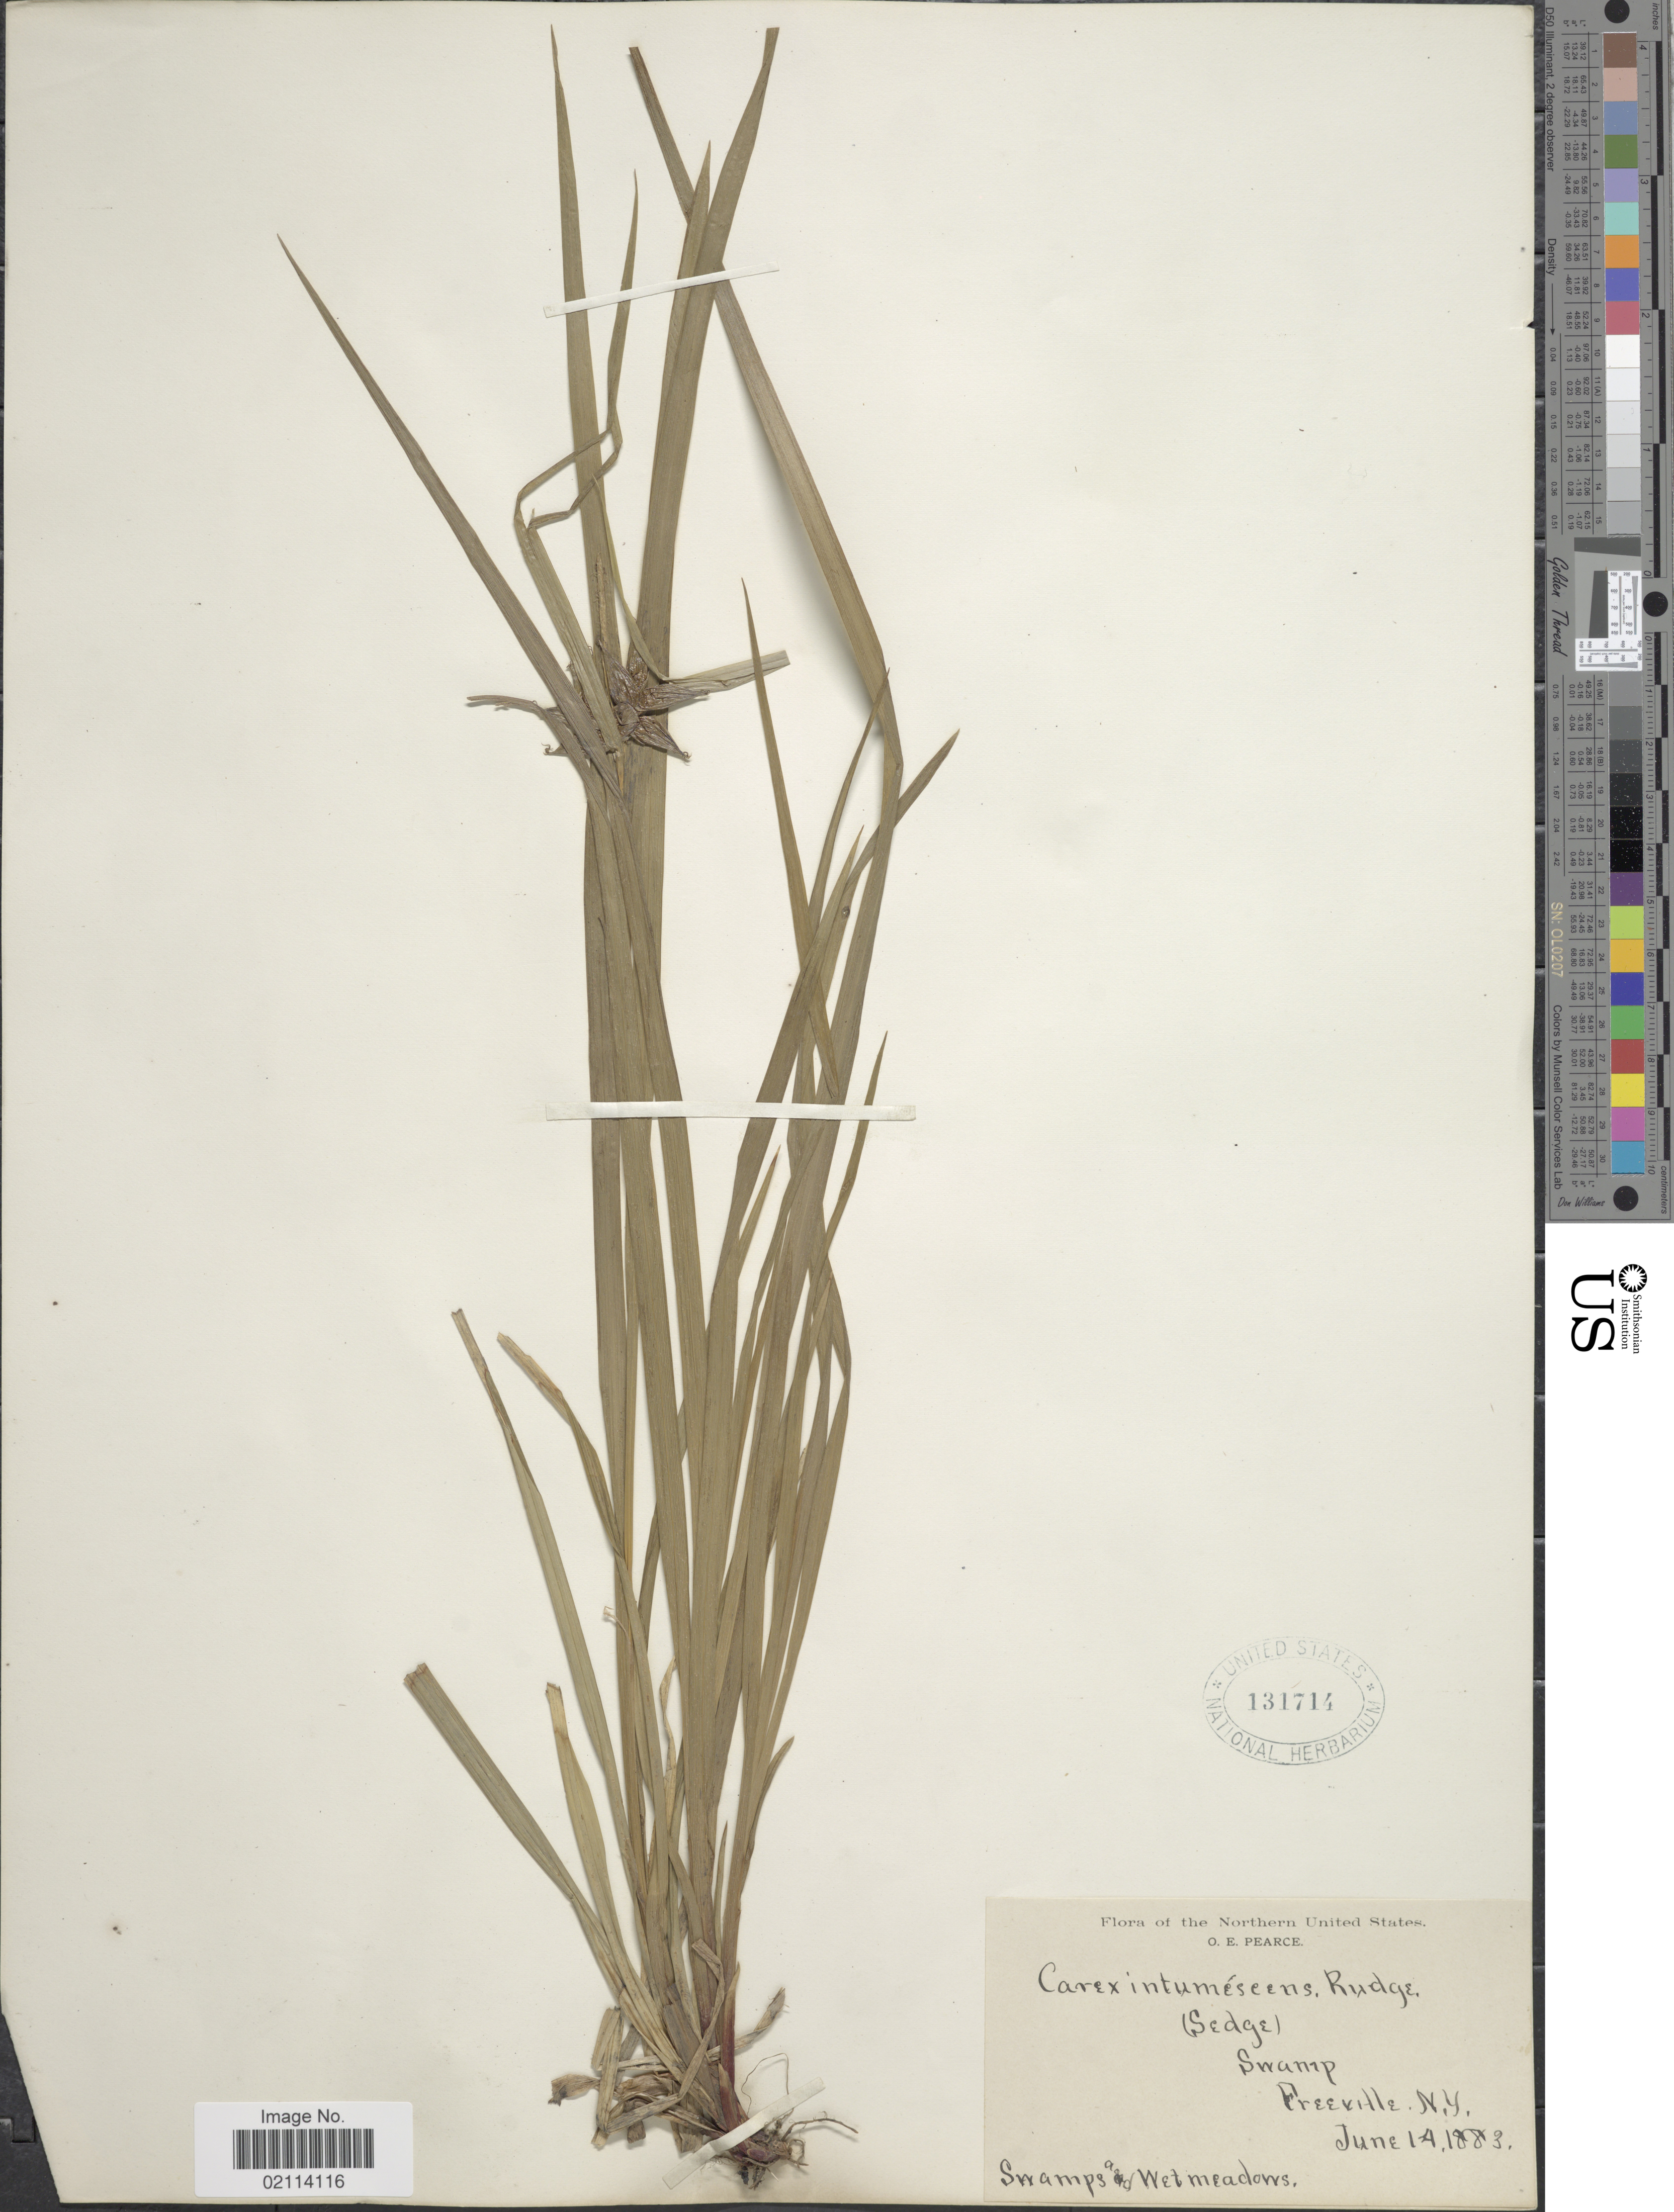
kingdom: Plantae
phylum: Tracheophyta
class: Liliopsida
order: Poales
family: Cyperaceae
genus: Carex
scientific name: Carex intumescens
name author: Rudge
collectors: O. E. Pearce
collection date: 1883-06-14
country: United States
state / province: New York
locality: Northern United States, Freeville, swamps & wet meadows.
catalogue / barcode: US 131714